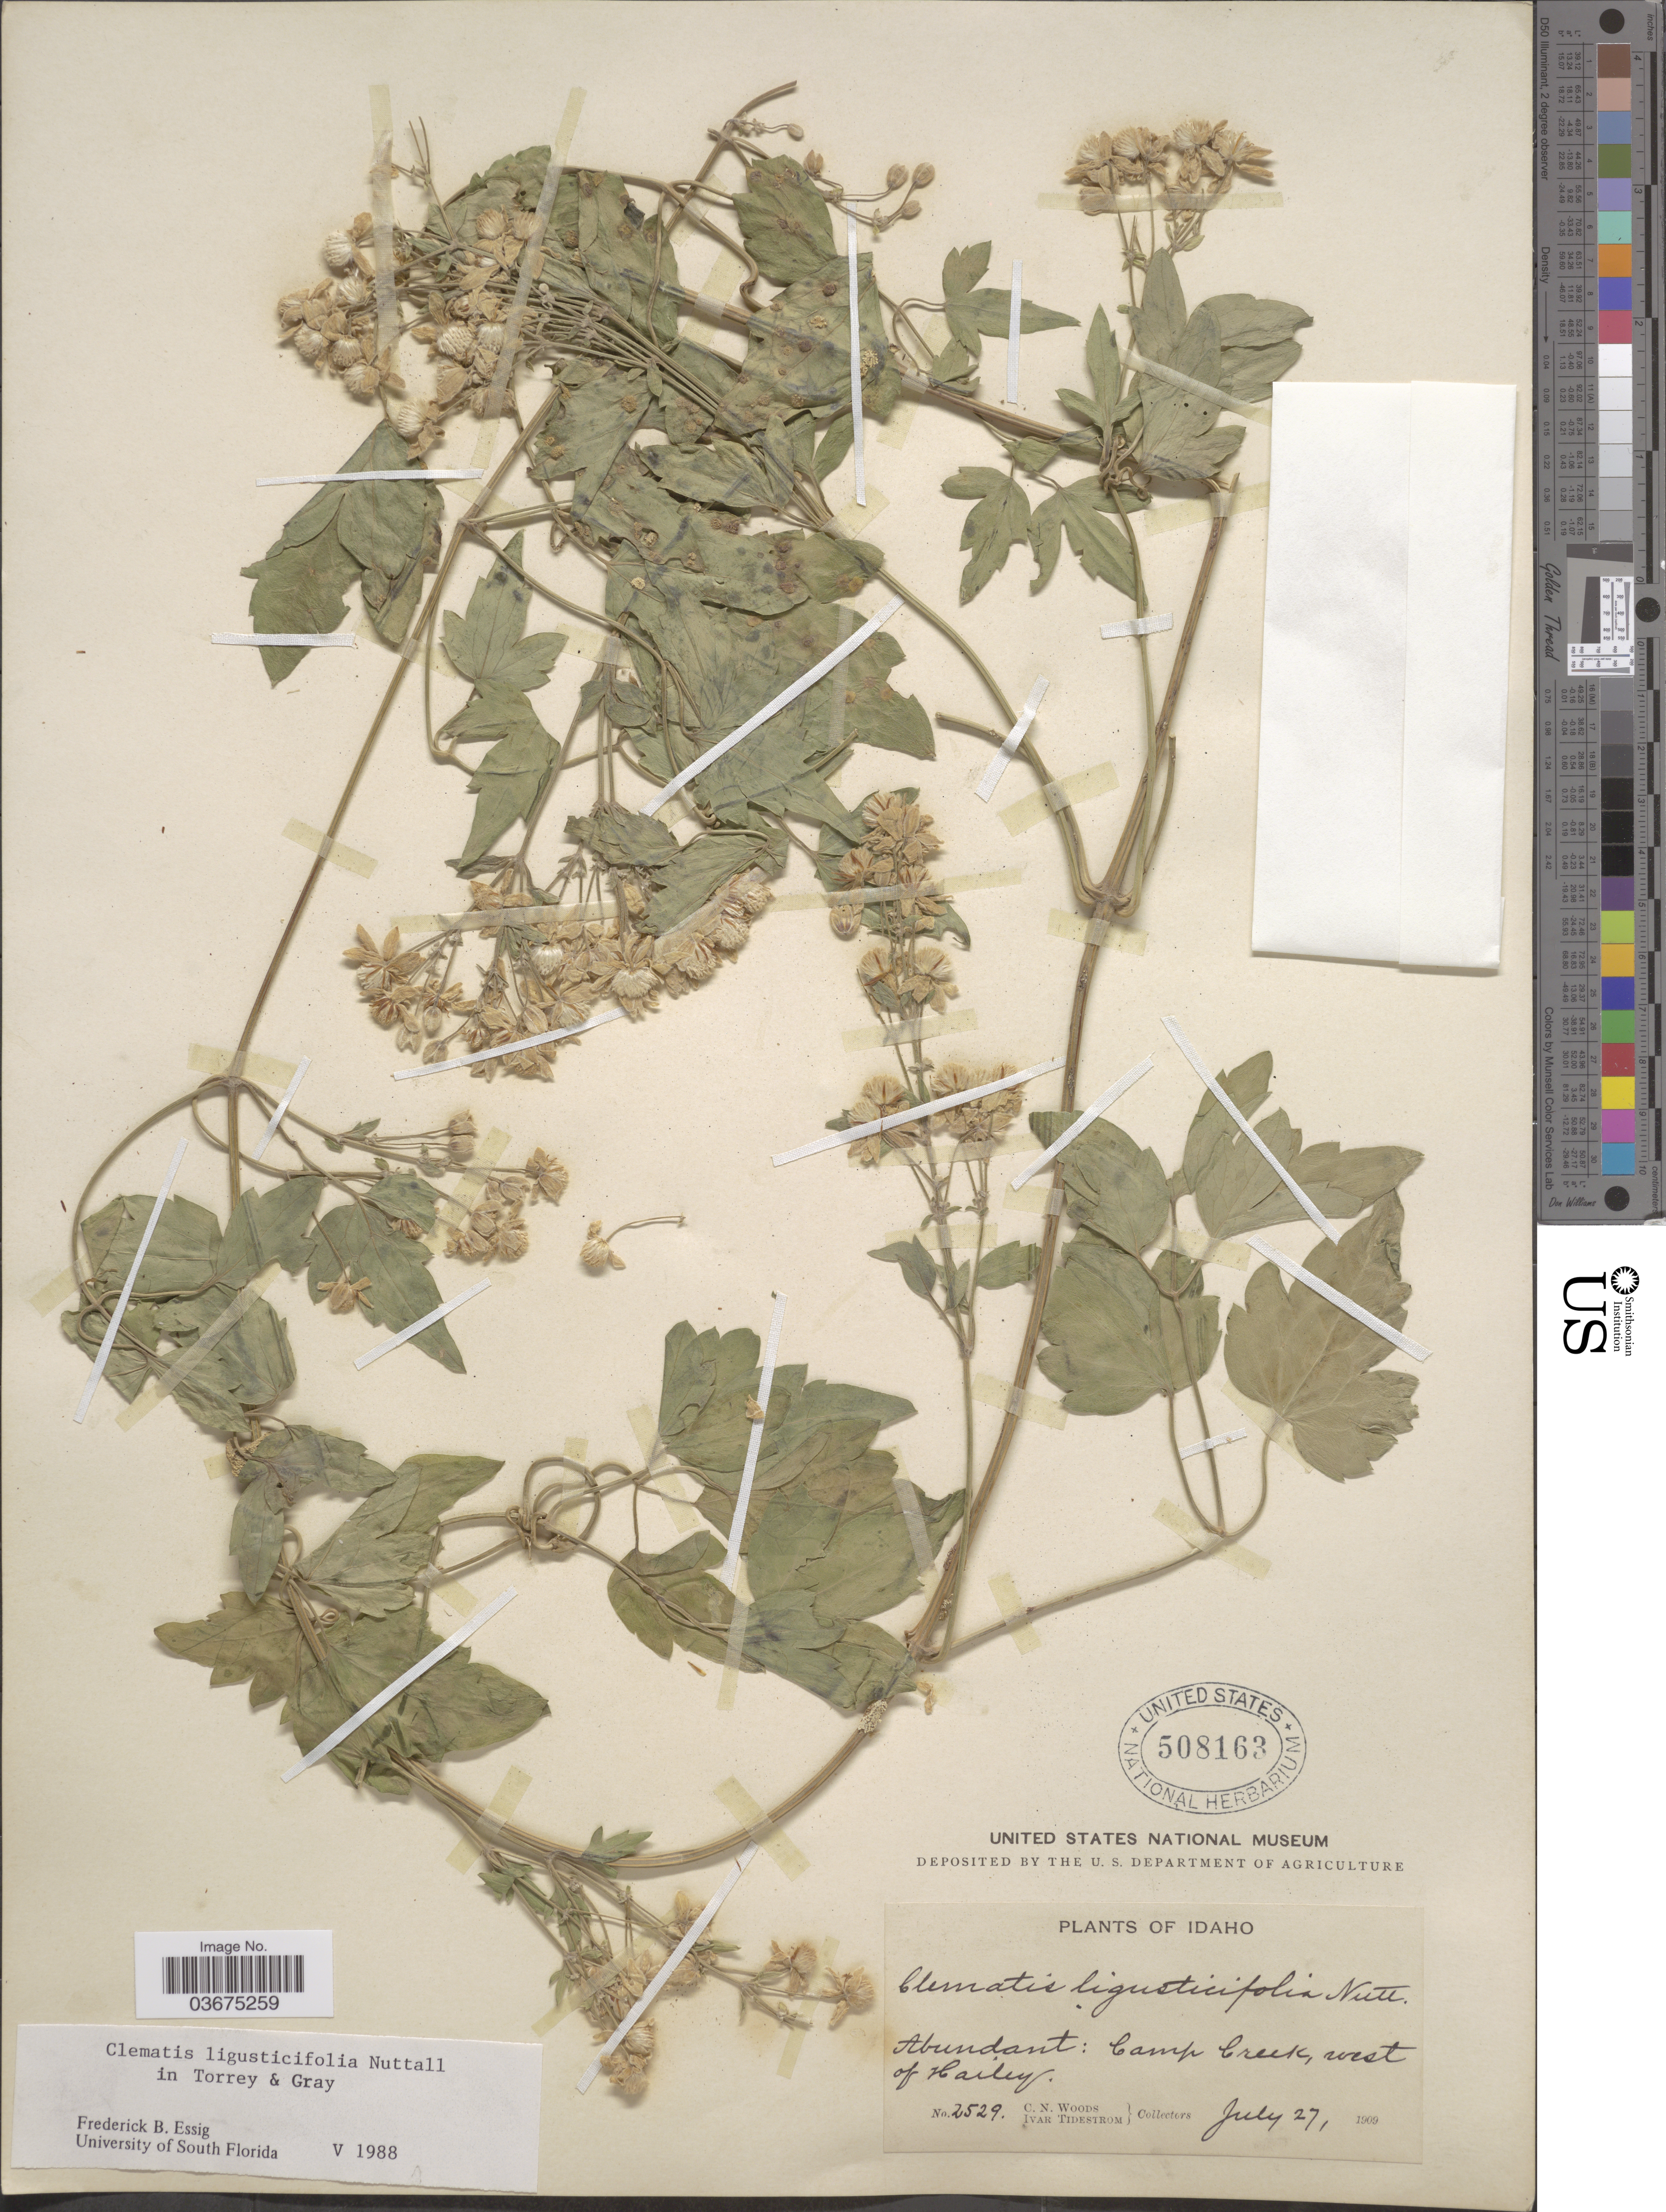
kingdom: Plantae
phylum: Tracheophyta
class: Magnoliopsida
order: Ranunculales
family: Ranunculaceae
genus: Clematis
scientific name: Clematis ligusticifolia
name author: Nutt.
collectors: C. Woods & I. F. Tidestrom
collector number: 2529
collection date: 1909-07-27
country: United States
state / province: Idaho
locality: Abundant: Camp Creek, west of Hailey.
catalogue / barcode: US 508163